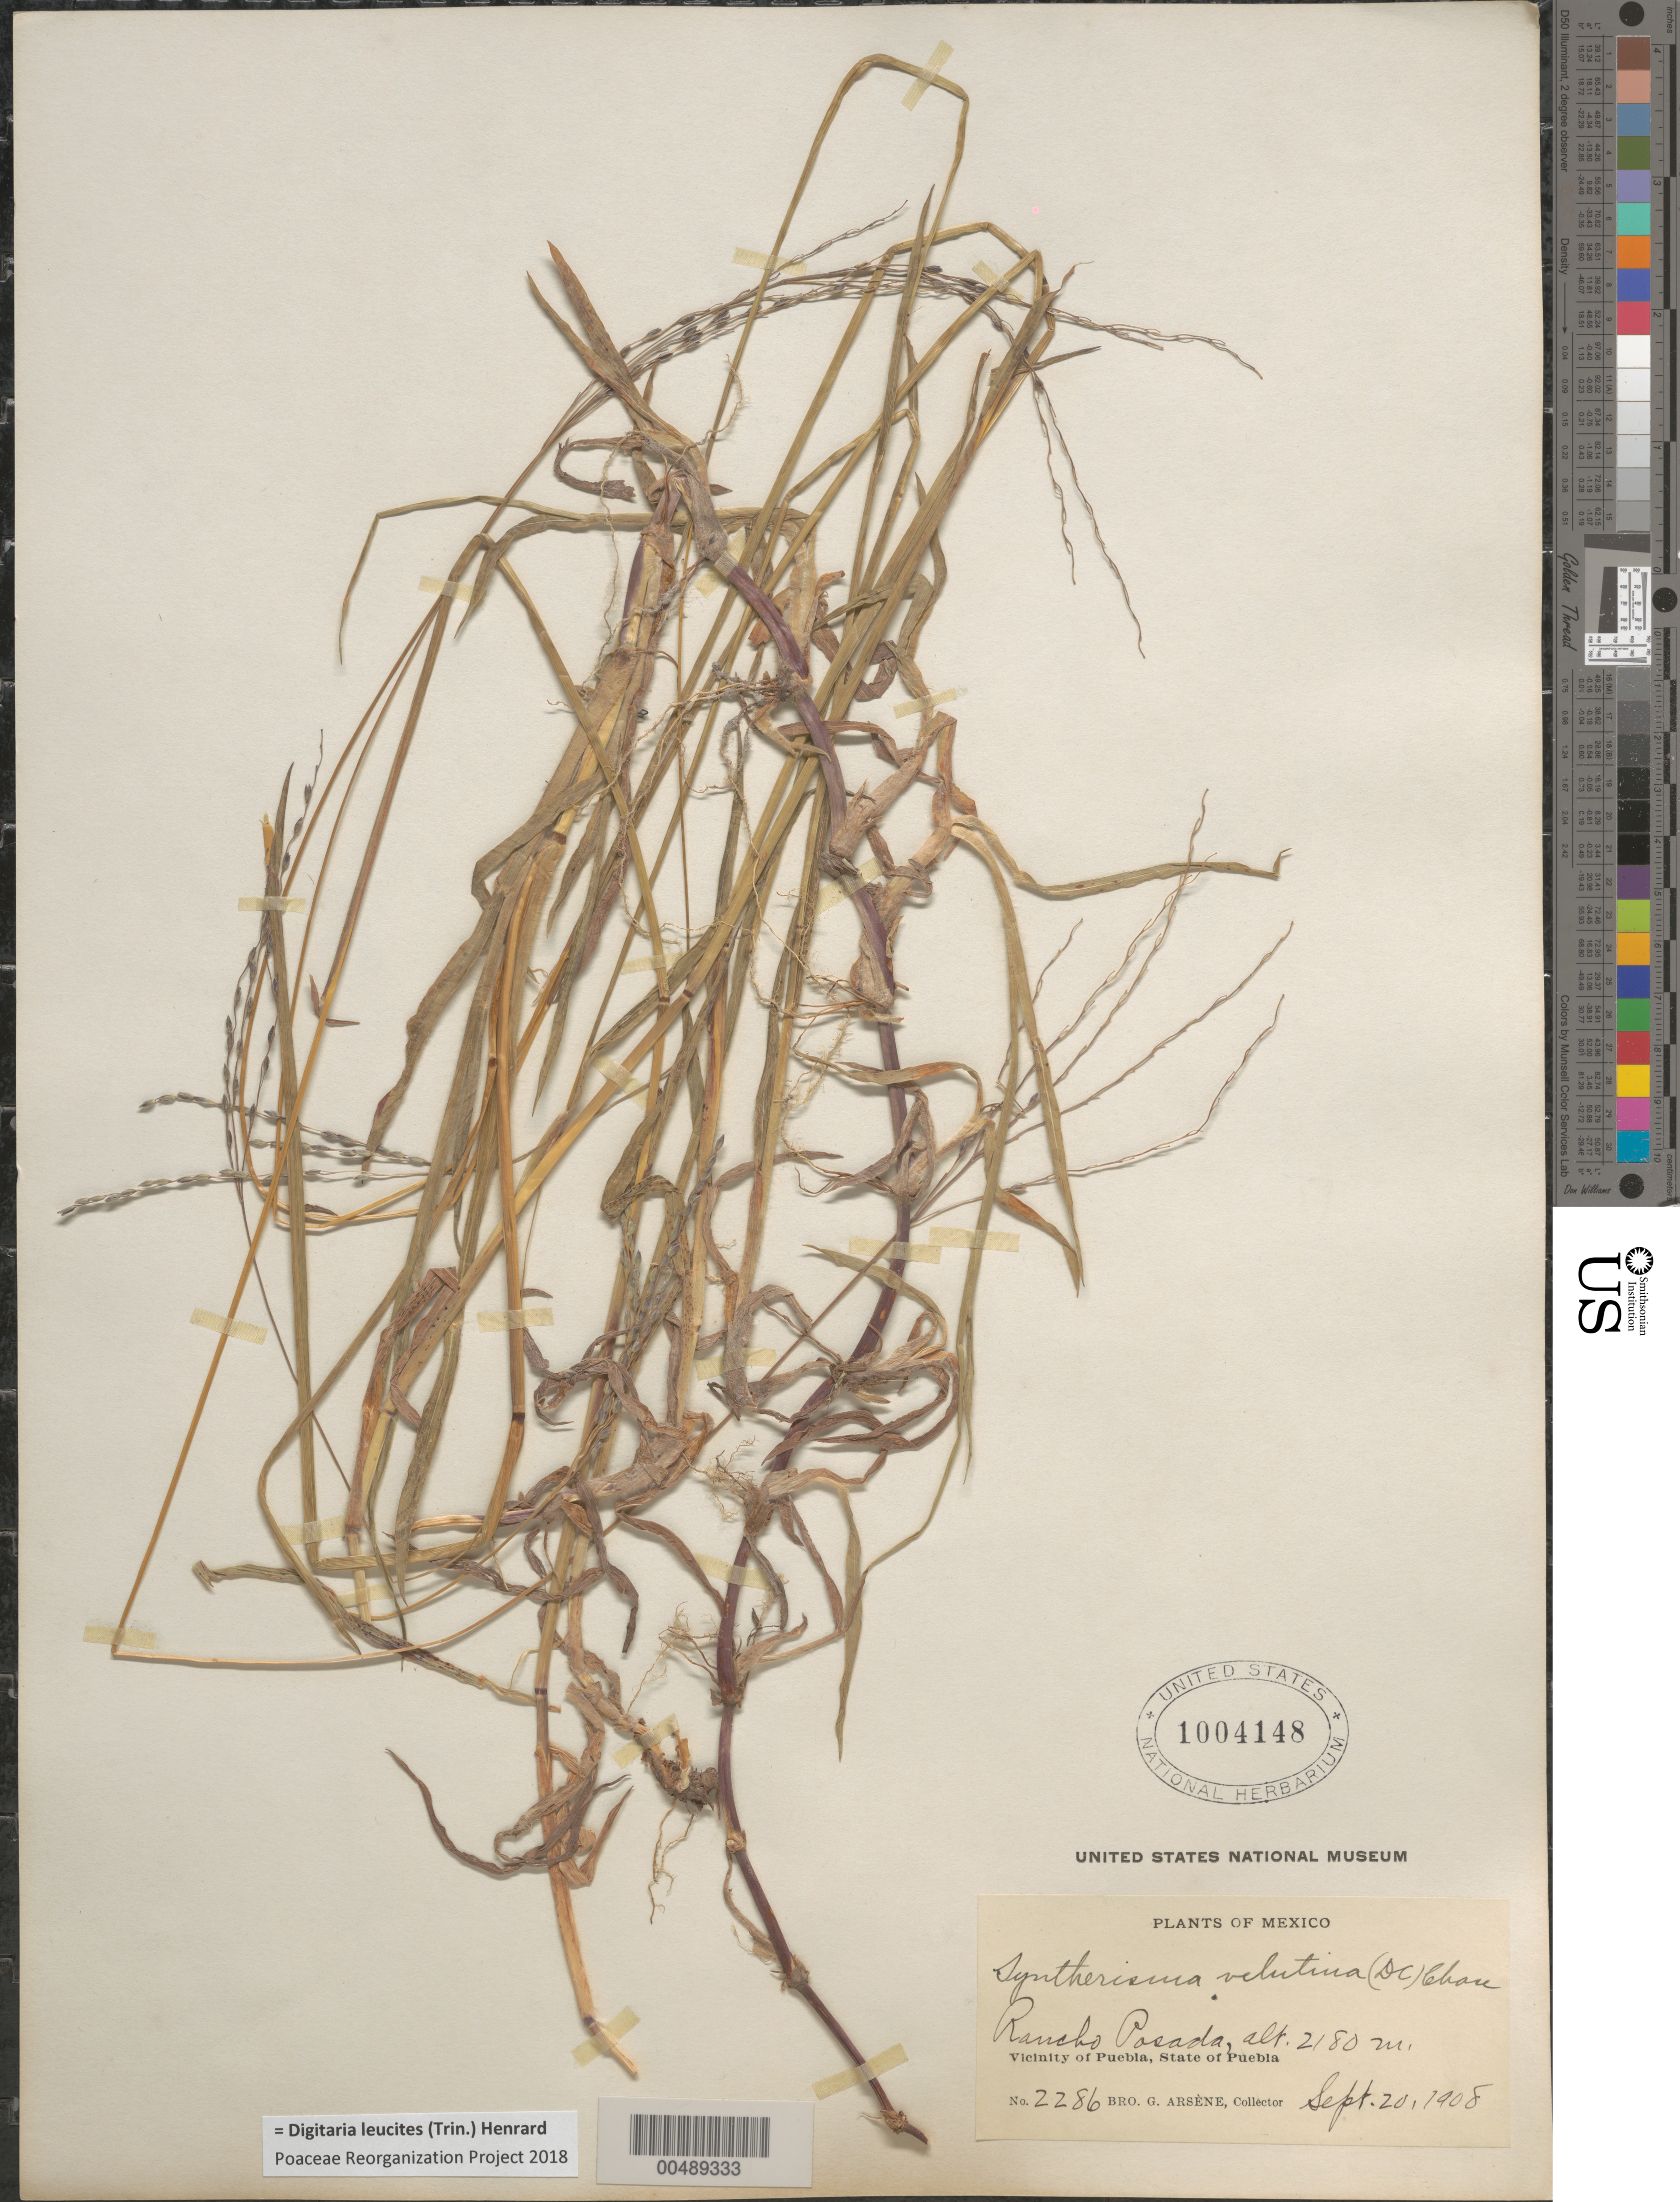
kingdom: Plantae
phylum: Tracheophyta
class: Liliopsida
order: Poales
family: Poaceae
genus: Digitaria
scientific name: Digitaria leucites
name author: (Trin.) Henr.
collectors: Bro. G. Arsène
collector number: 2286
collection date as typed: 20 Sep 1908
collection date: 1908-09-20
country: Mexico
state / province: Puebla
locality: Vicinity of Puebla, Rancho Posada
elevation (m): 2180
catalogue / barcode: US 1004148